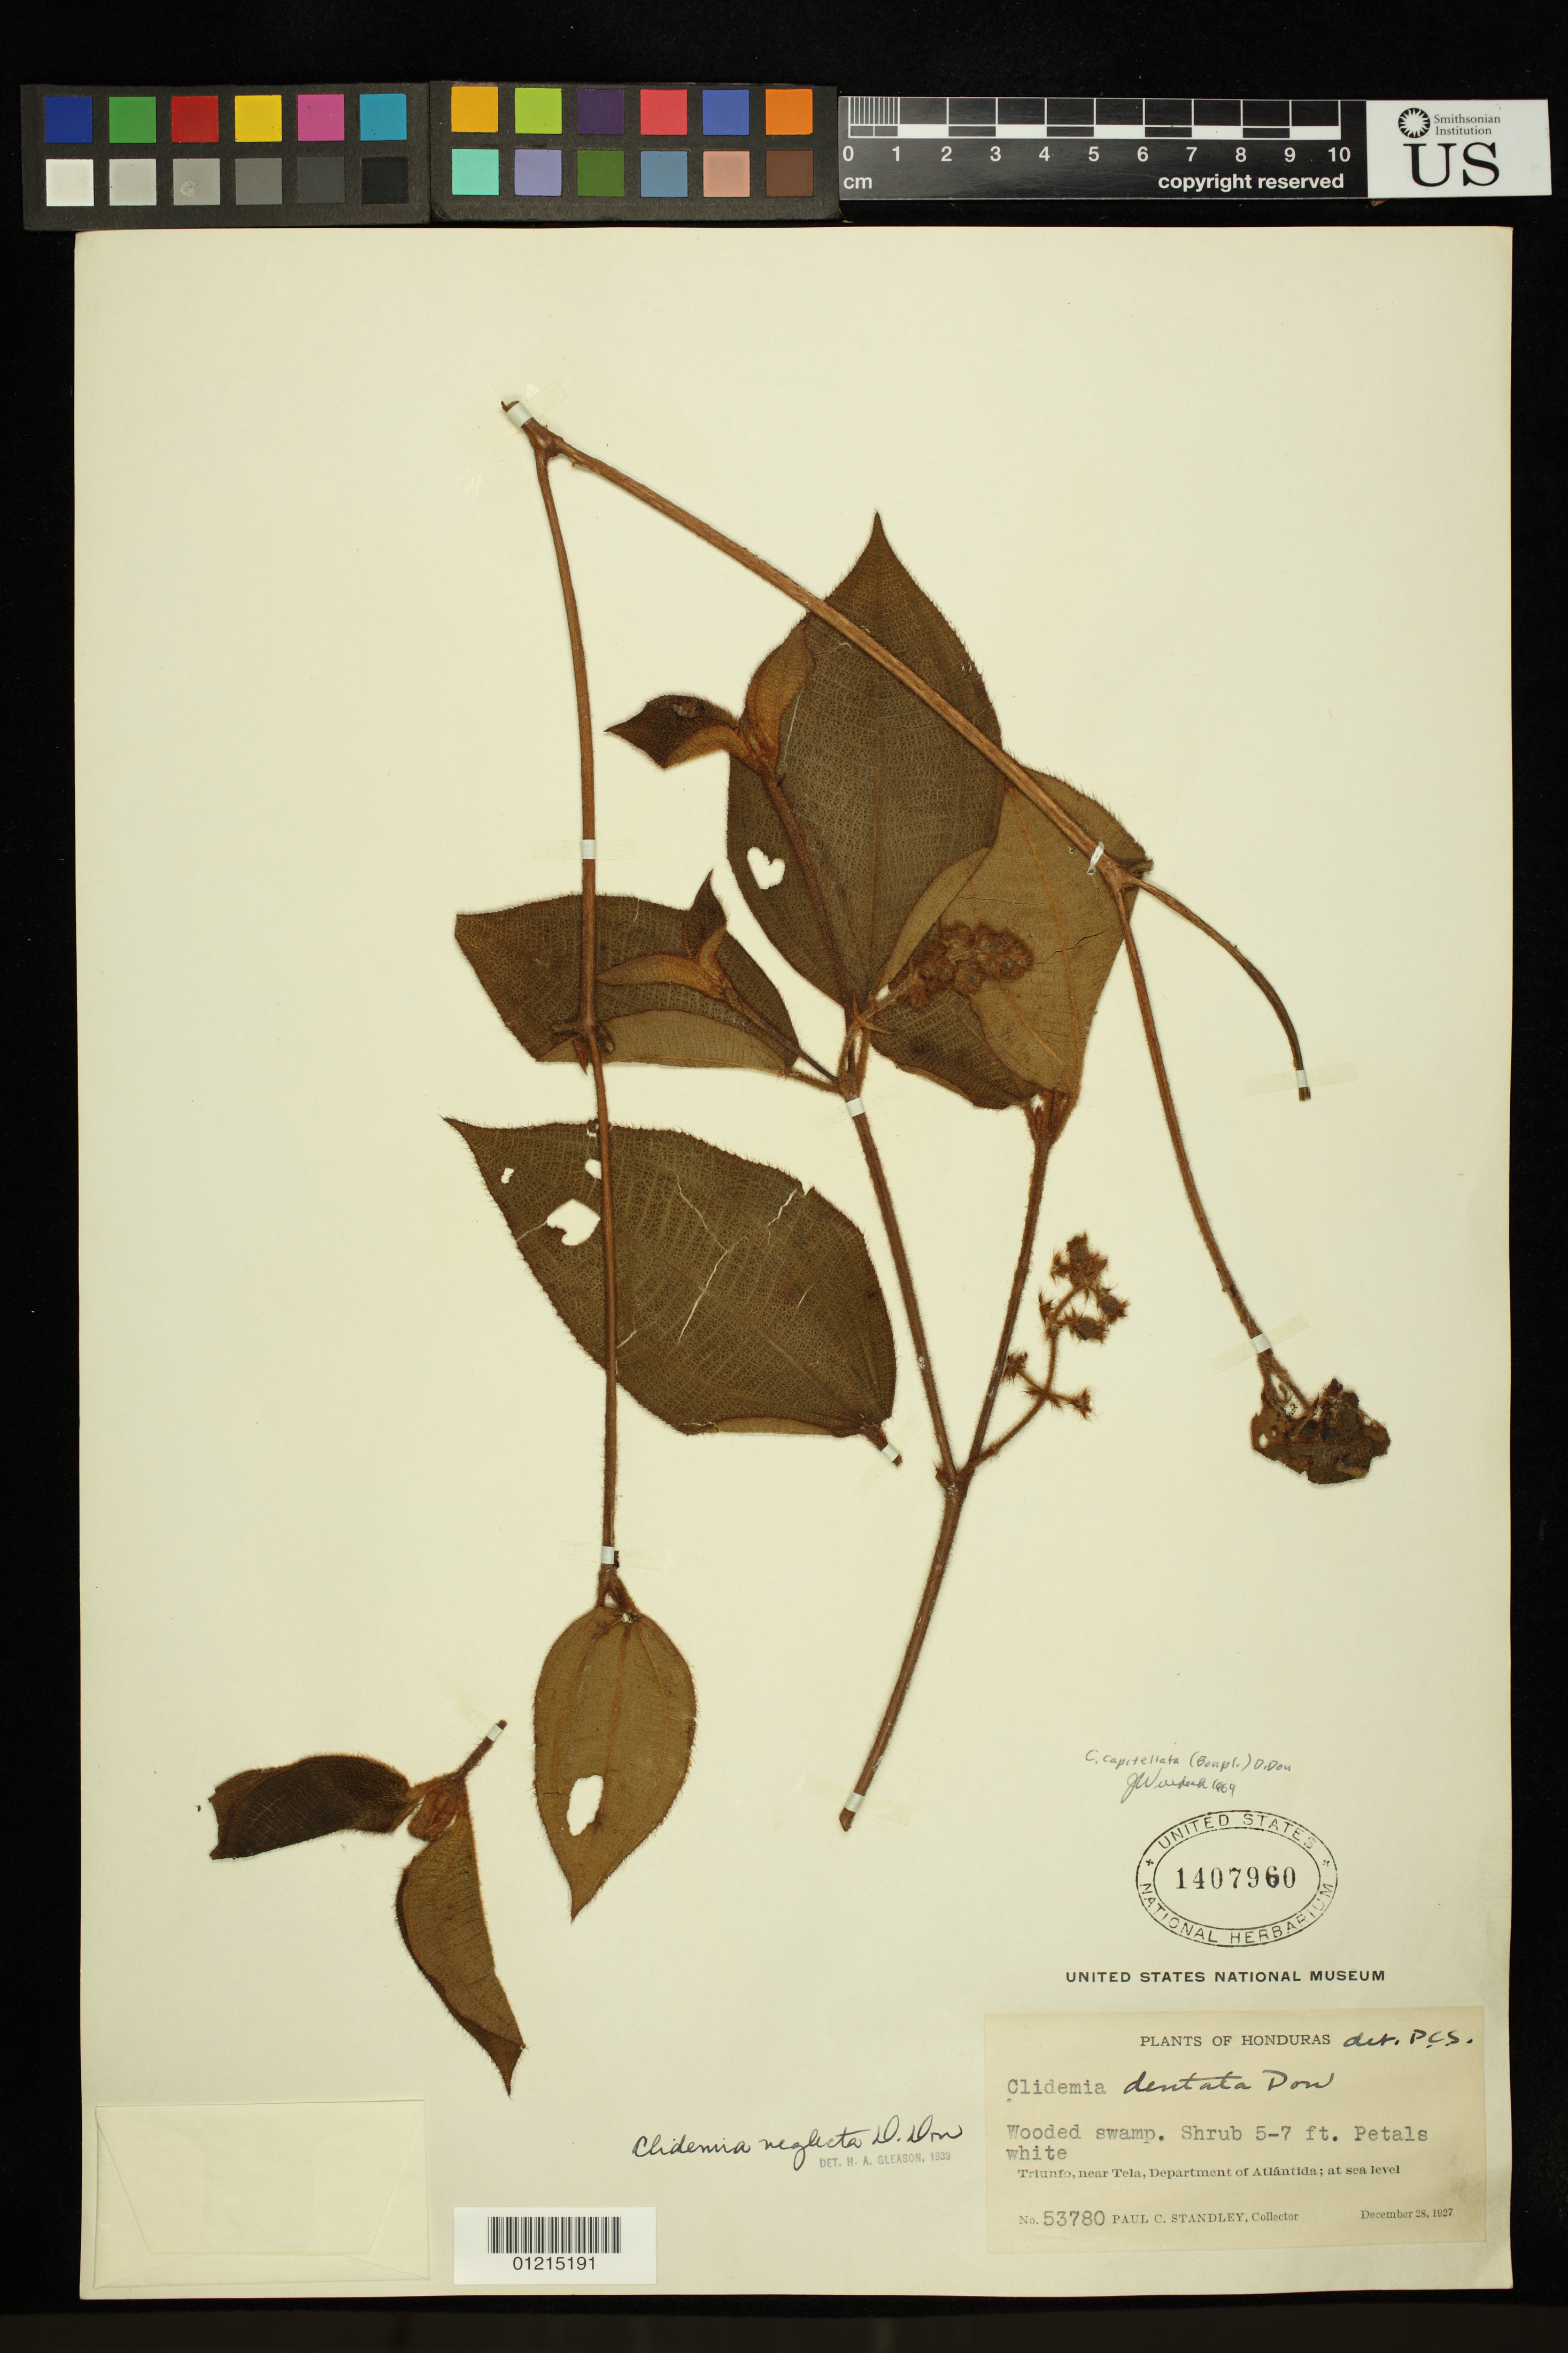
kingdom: Plantae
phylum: Tracheophyta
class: Magnoliopsida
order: Myrtales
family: Melastomataceae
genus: Clidemia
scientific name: Clidemia capitellata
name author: (Bonpl.) D. Don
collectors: P. C. Standley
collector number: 53780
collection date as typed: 28 Dec 1927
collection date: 1927-12-28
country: Honduras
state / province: Atlántida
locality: Triunfo, near Tela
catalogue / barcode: US 1407960